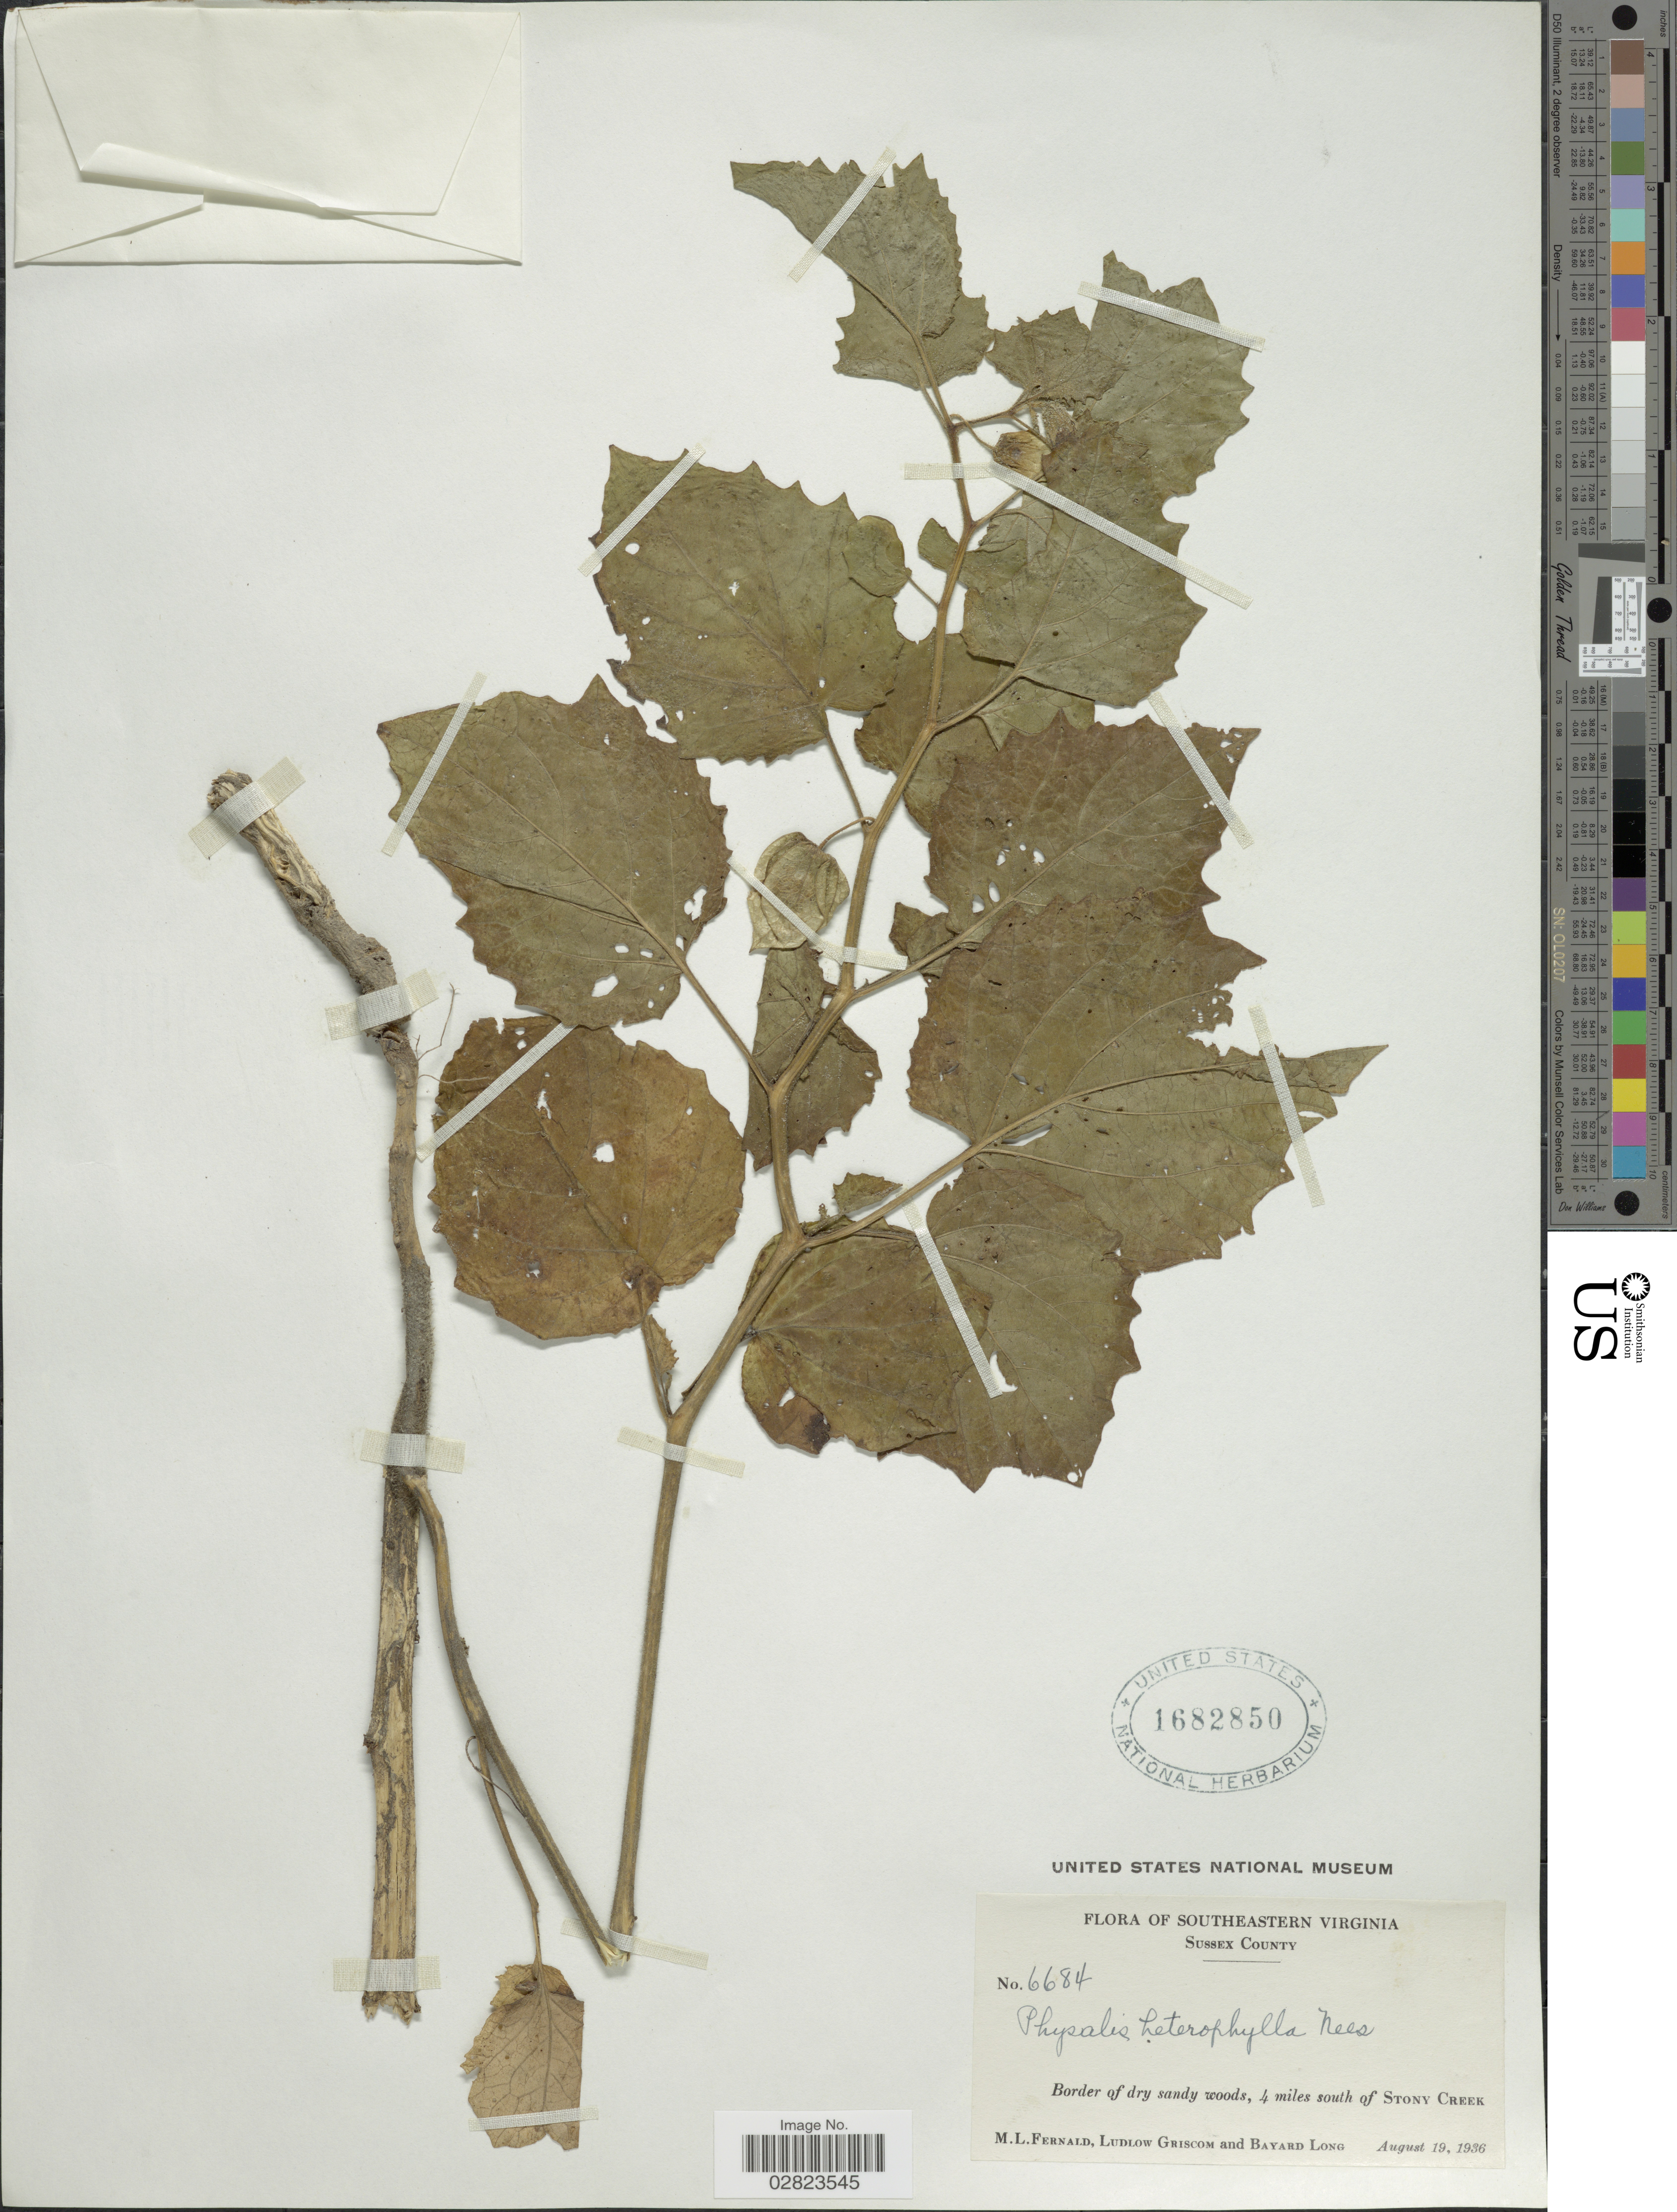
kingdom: Plantae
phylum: Tracheophyta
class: Magnoliopsida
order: Solanales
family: Solanaceae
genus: Physalis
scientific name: Physalis heterophylla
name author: Nees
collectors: M. L. Fernald, L. Griscom & B. Long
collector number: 6684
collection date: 1936-08-19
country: United States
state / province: Virginia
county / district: Sussex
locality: Southeastern Virginia. Sussex County. Border of dry sandy woods, 4 miles south of Stony Creek.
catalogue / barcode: US 1682850